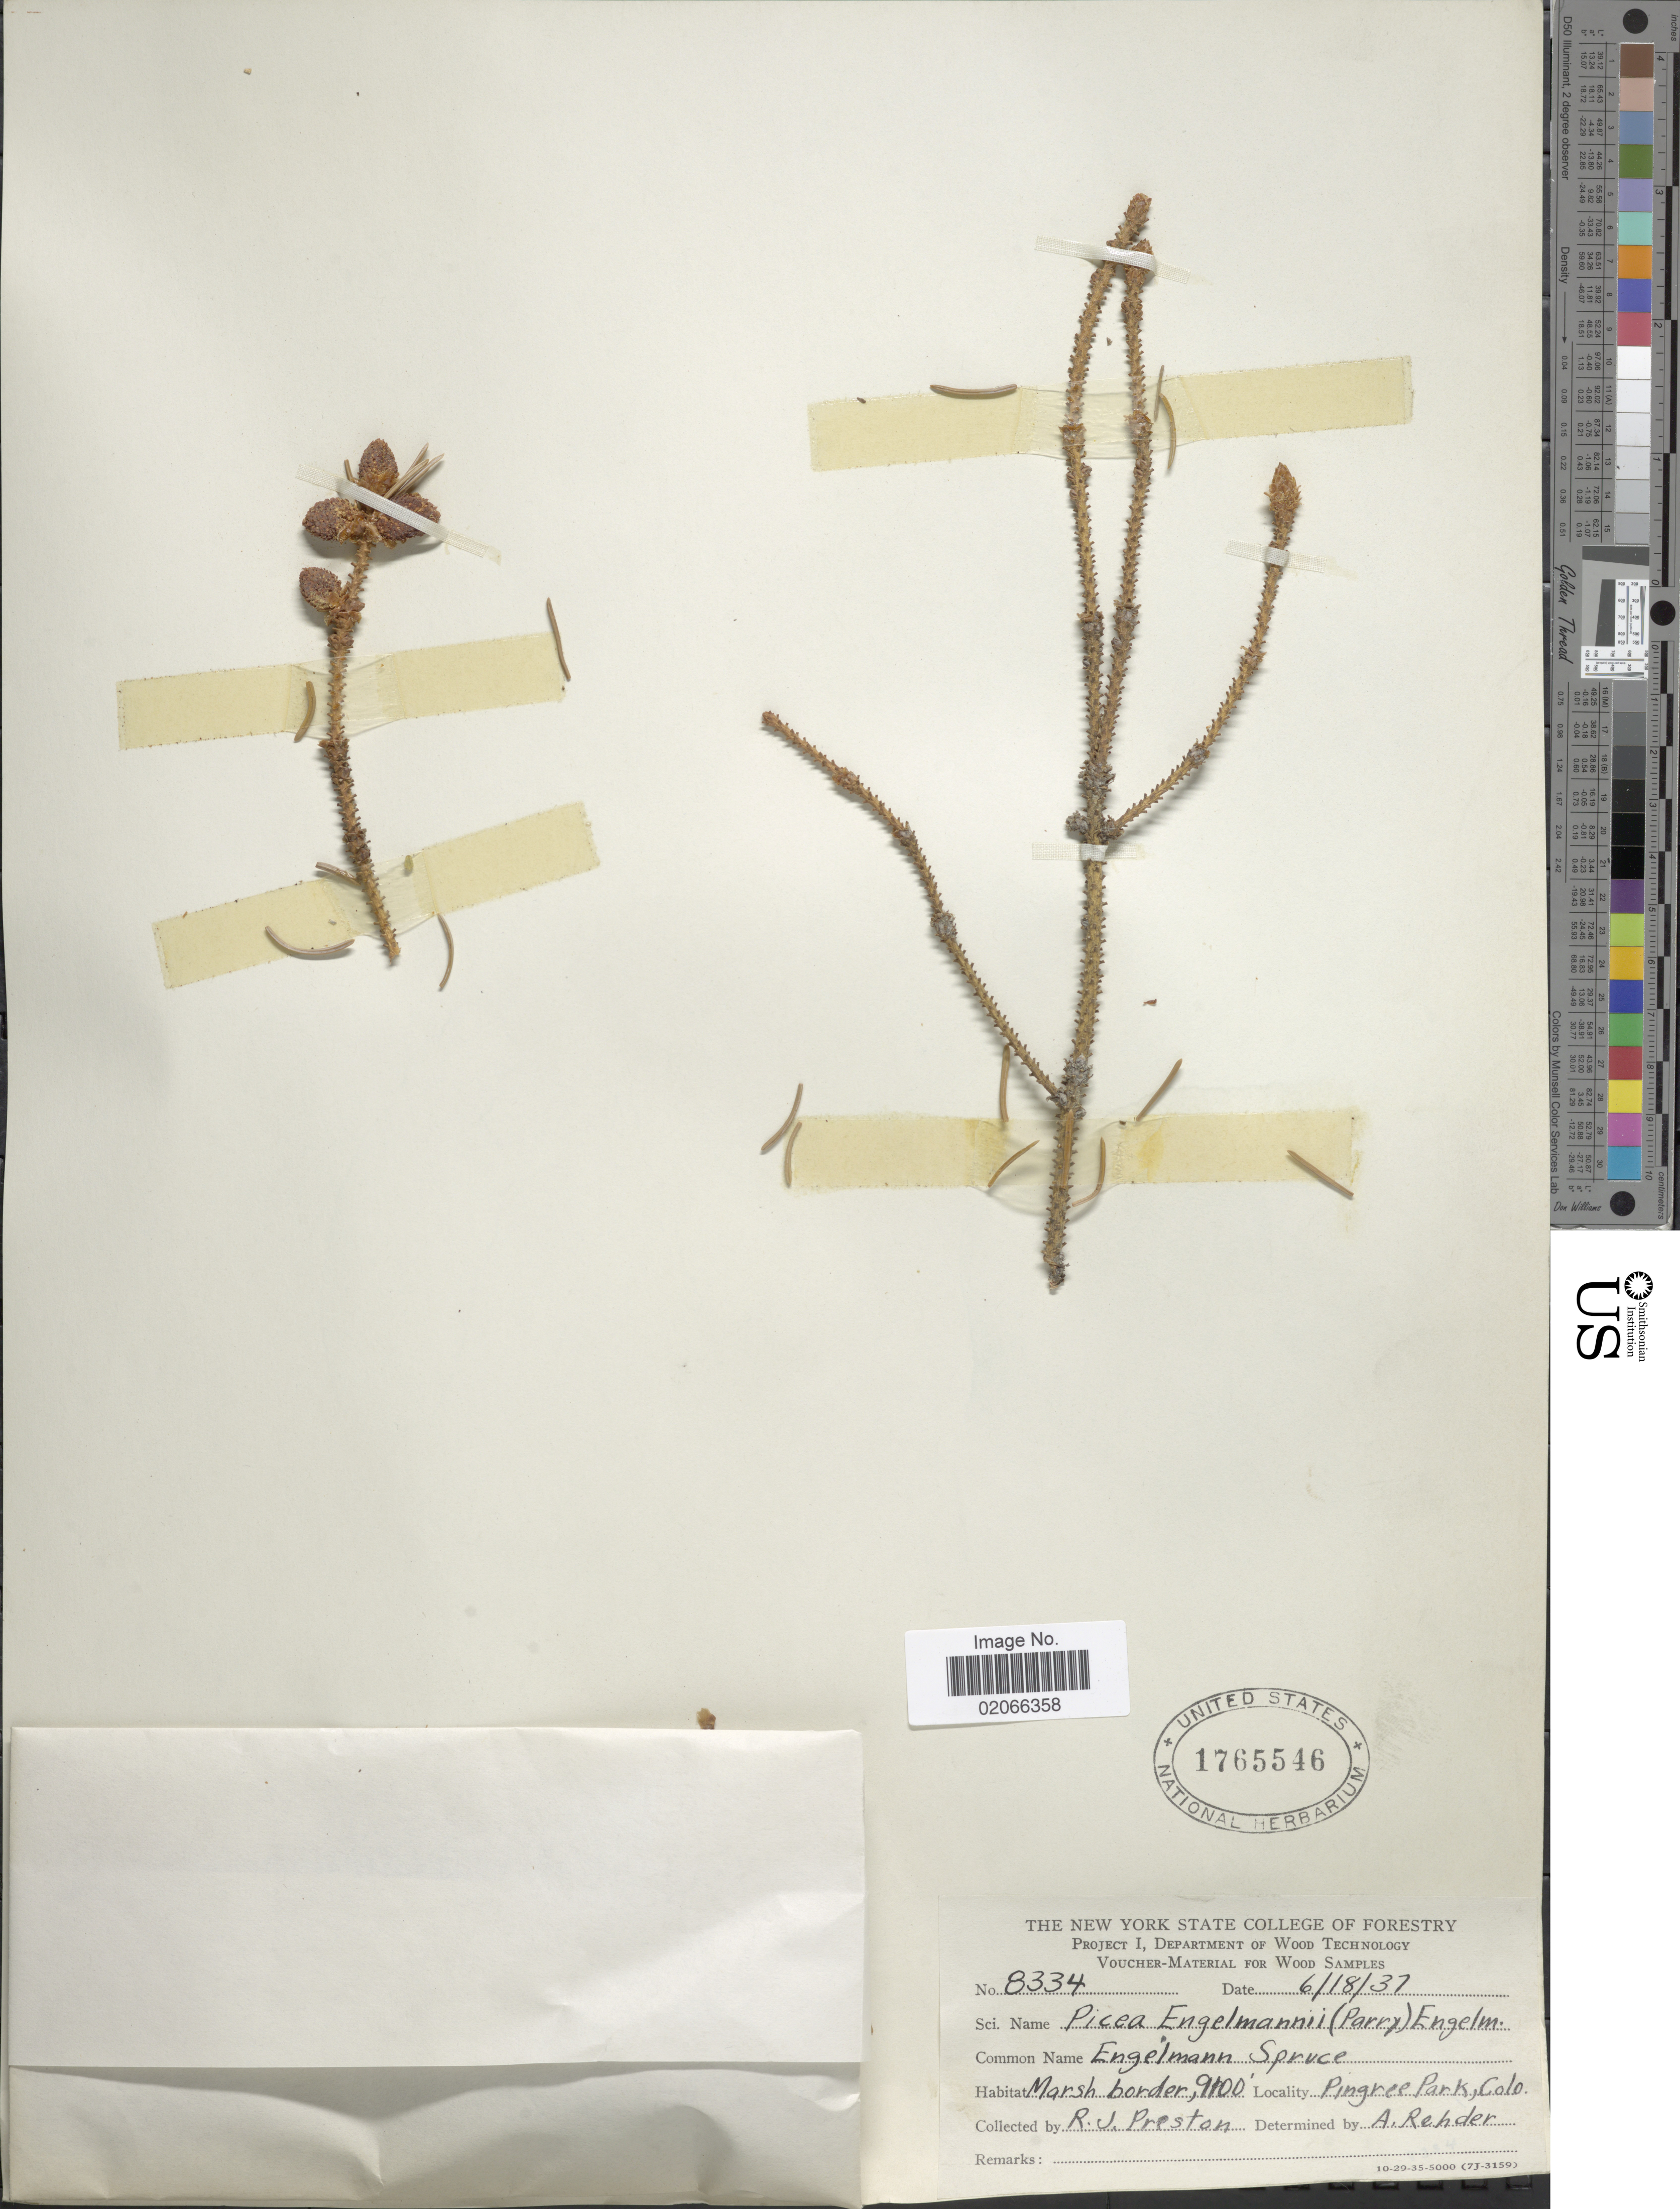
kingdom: Plantae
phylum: Tracheophyta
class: Pinopsida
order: Pinales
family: Pinaceae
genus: Picea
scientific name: Picea engelmannii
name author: Parry ex Engelm.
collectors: R. J. Preston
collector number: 8334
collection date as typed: Transcribed d/m/y: 18/6/37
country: United States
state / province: Colorado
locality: Pingee Park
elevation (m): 2774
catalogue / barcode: US 1765546